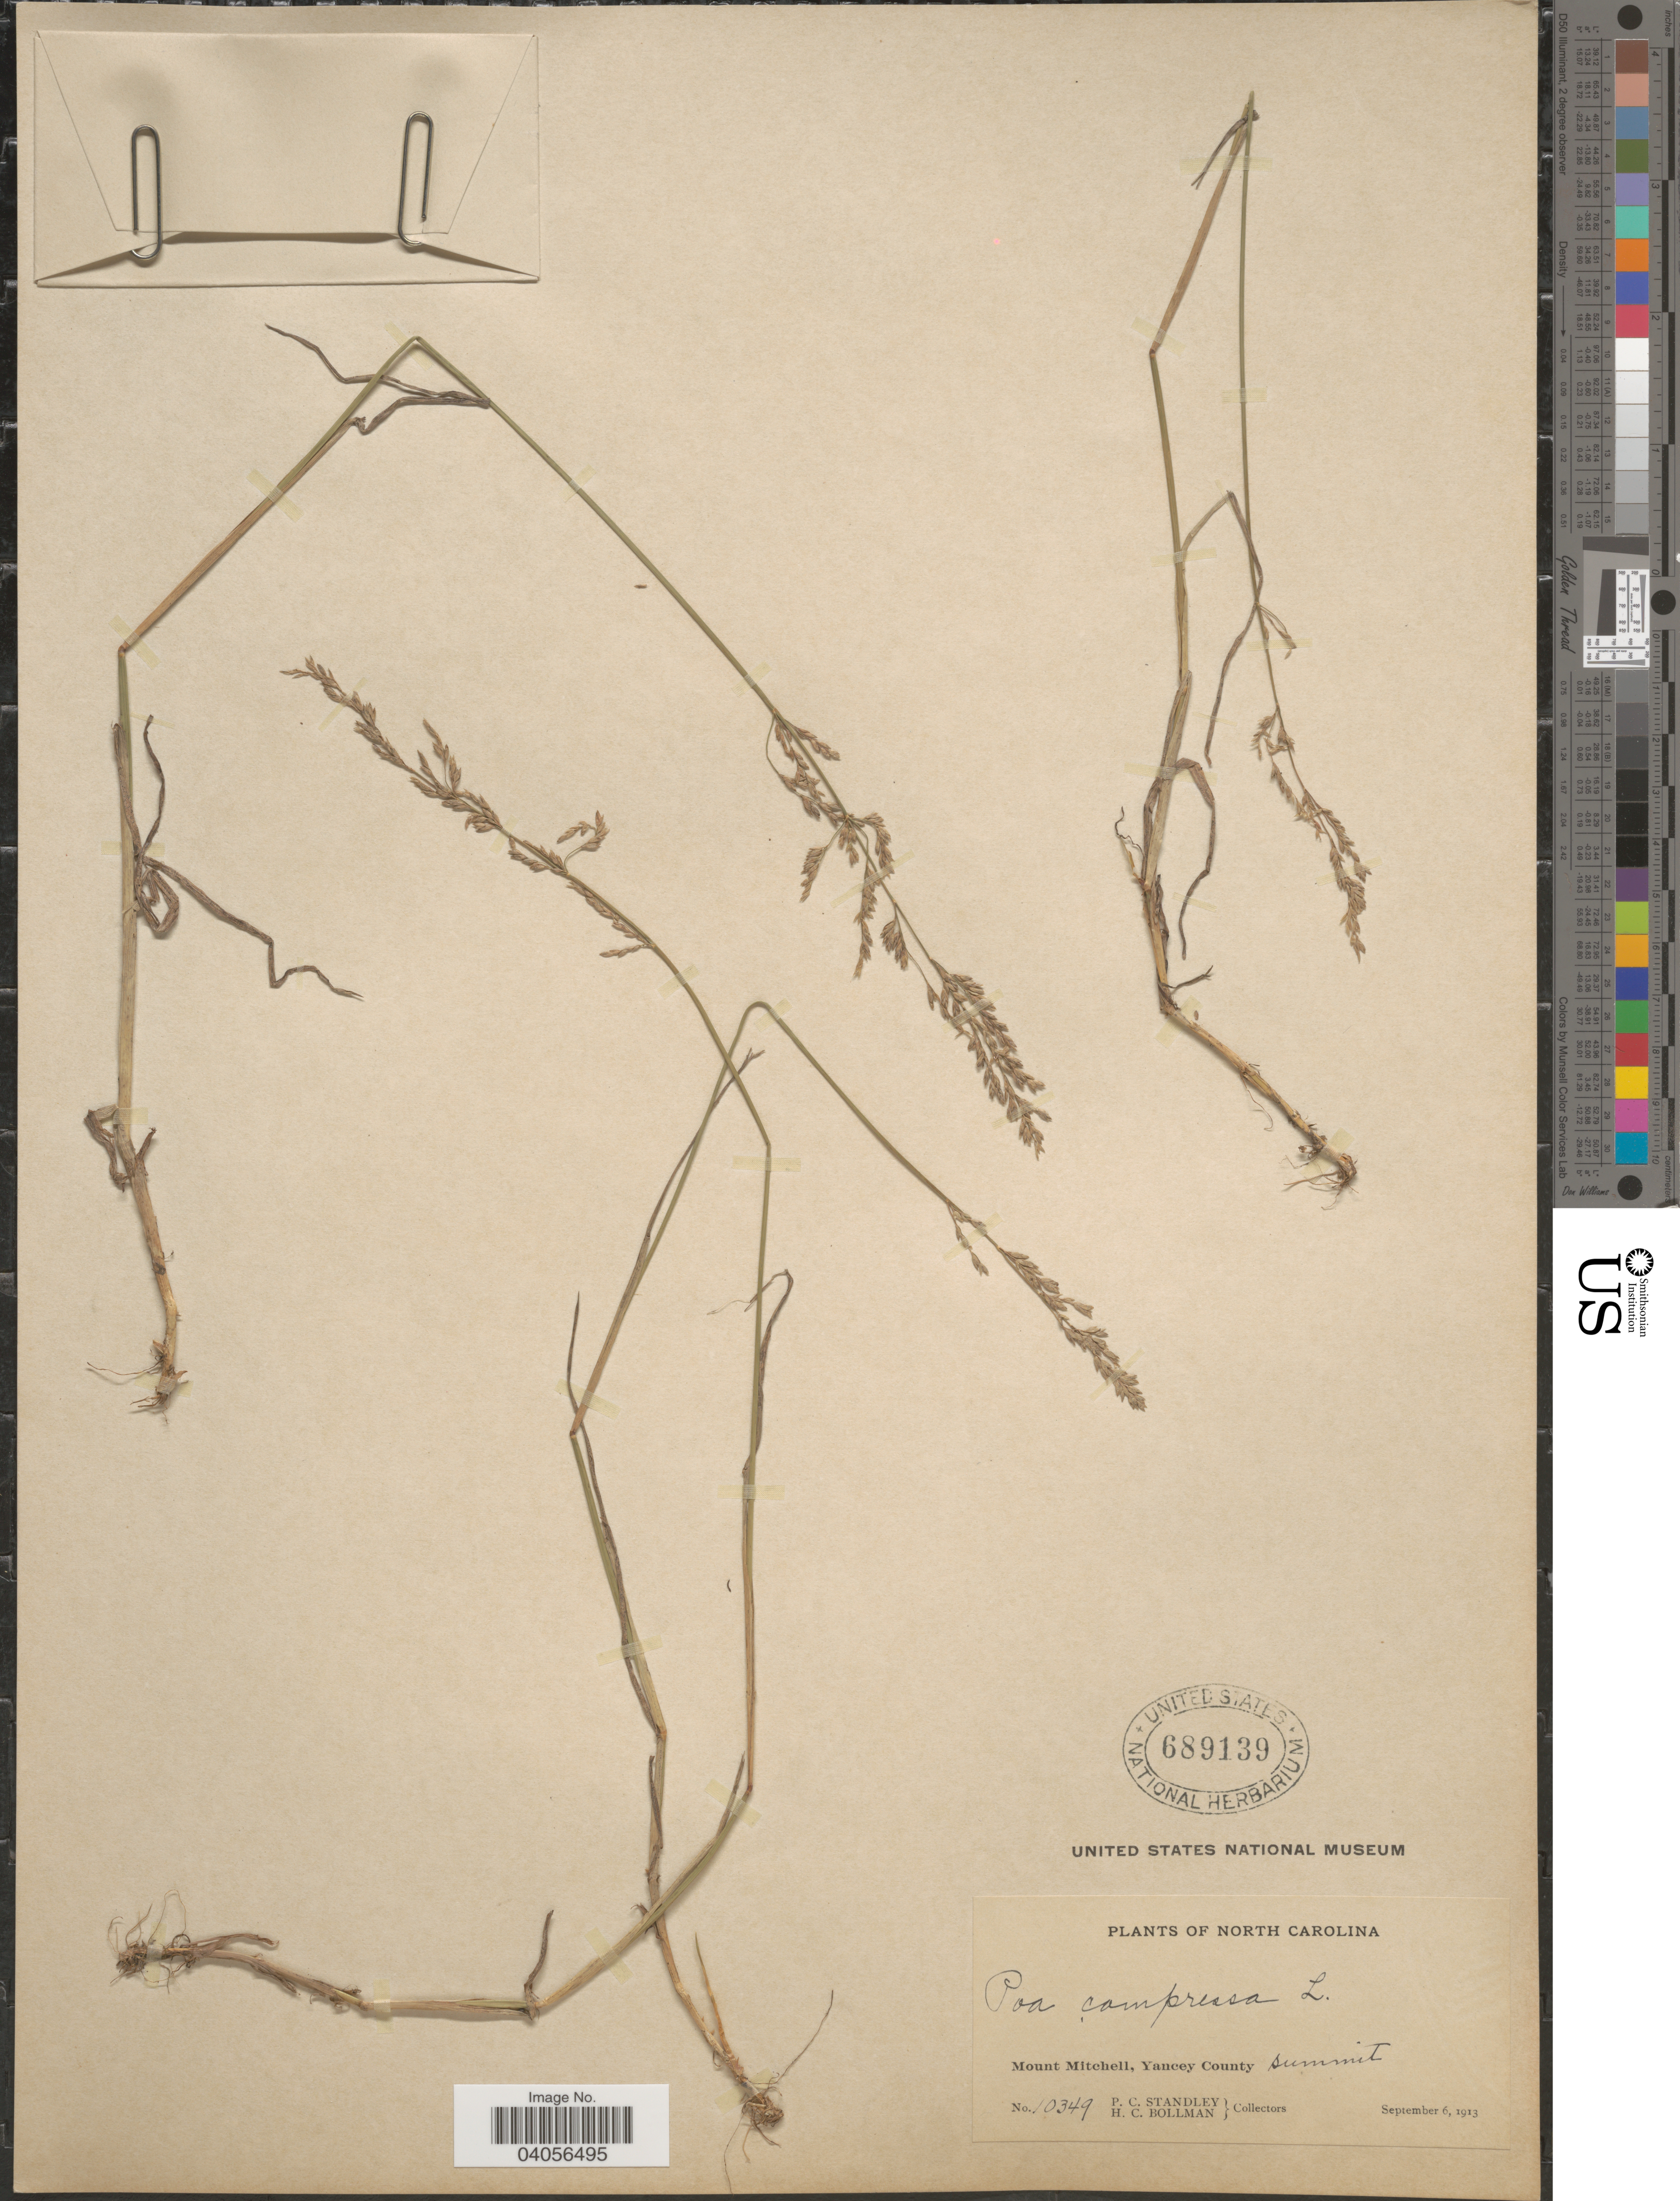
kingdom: Plantae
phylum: Tracheophyta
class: Liliopsida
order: Poales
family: Poaceae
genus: Poa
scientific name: Poa compressa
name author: L.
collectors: P. C. Standley & H. C. Bollman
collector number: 10349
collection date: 1913-09-06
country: United States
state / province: North Carolina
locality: Mount Mitchell, Yancey County.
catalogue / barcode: US 689139